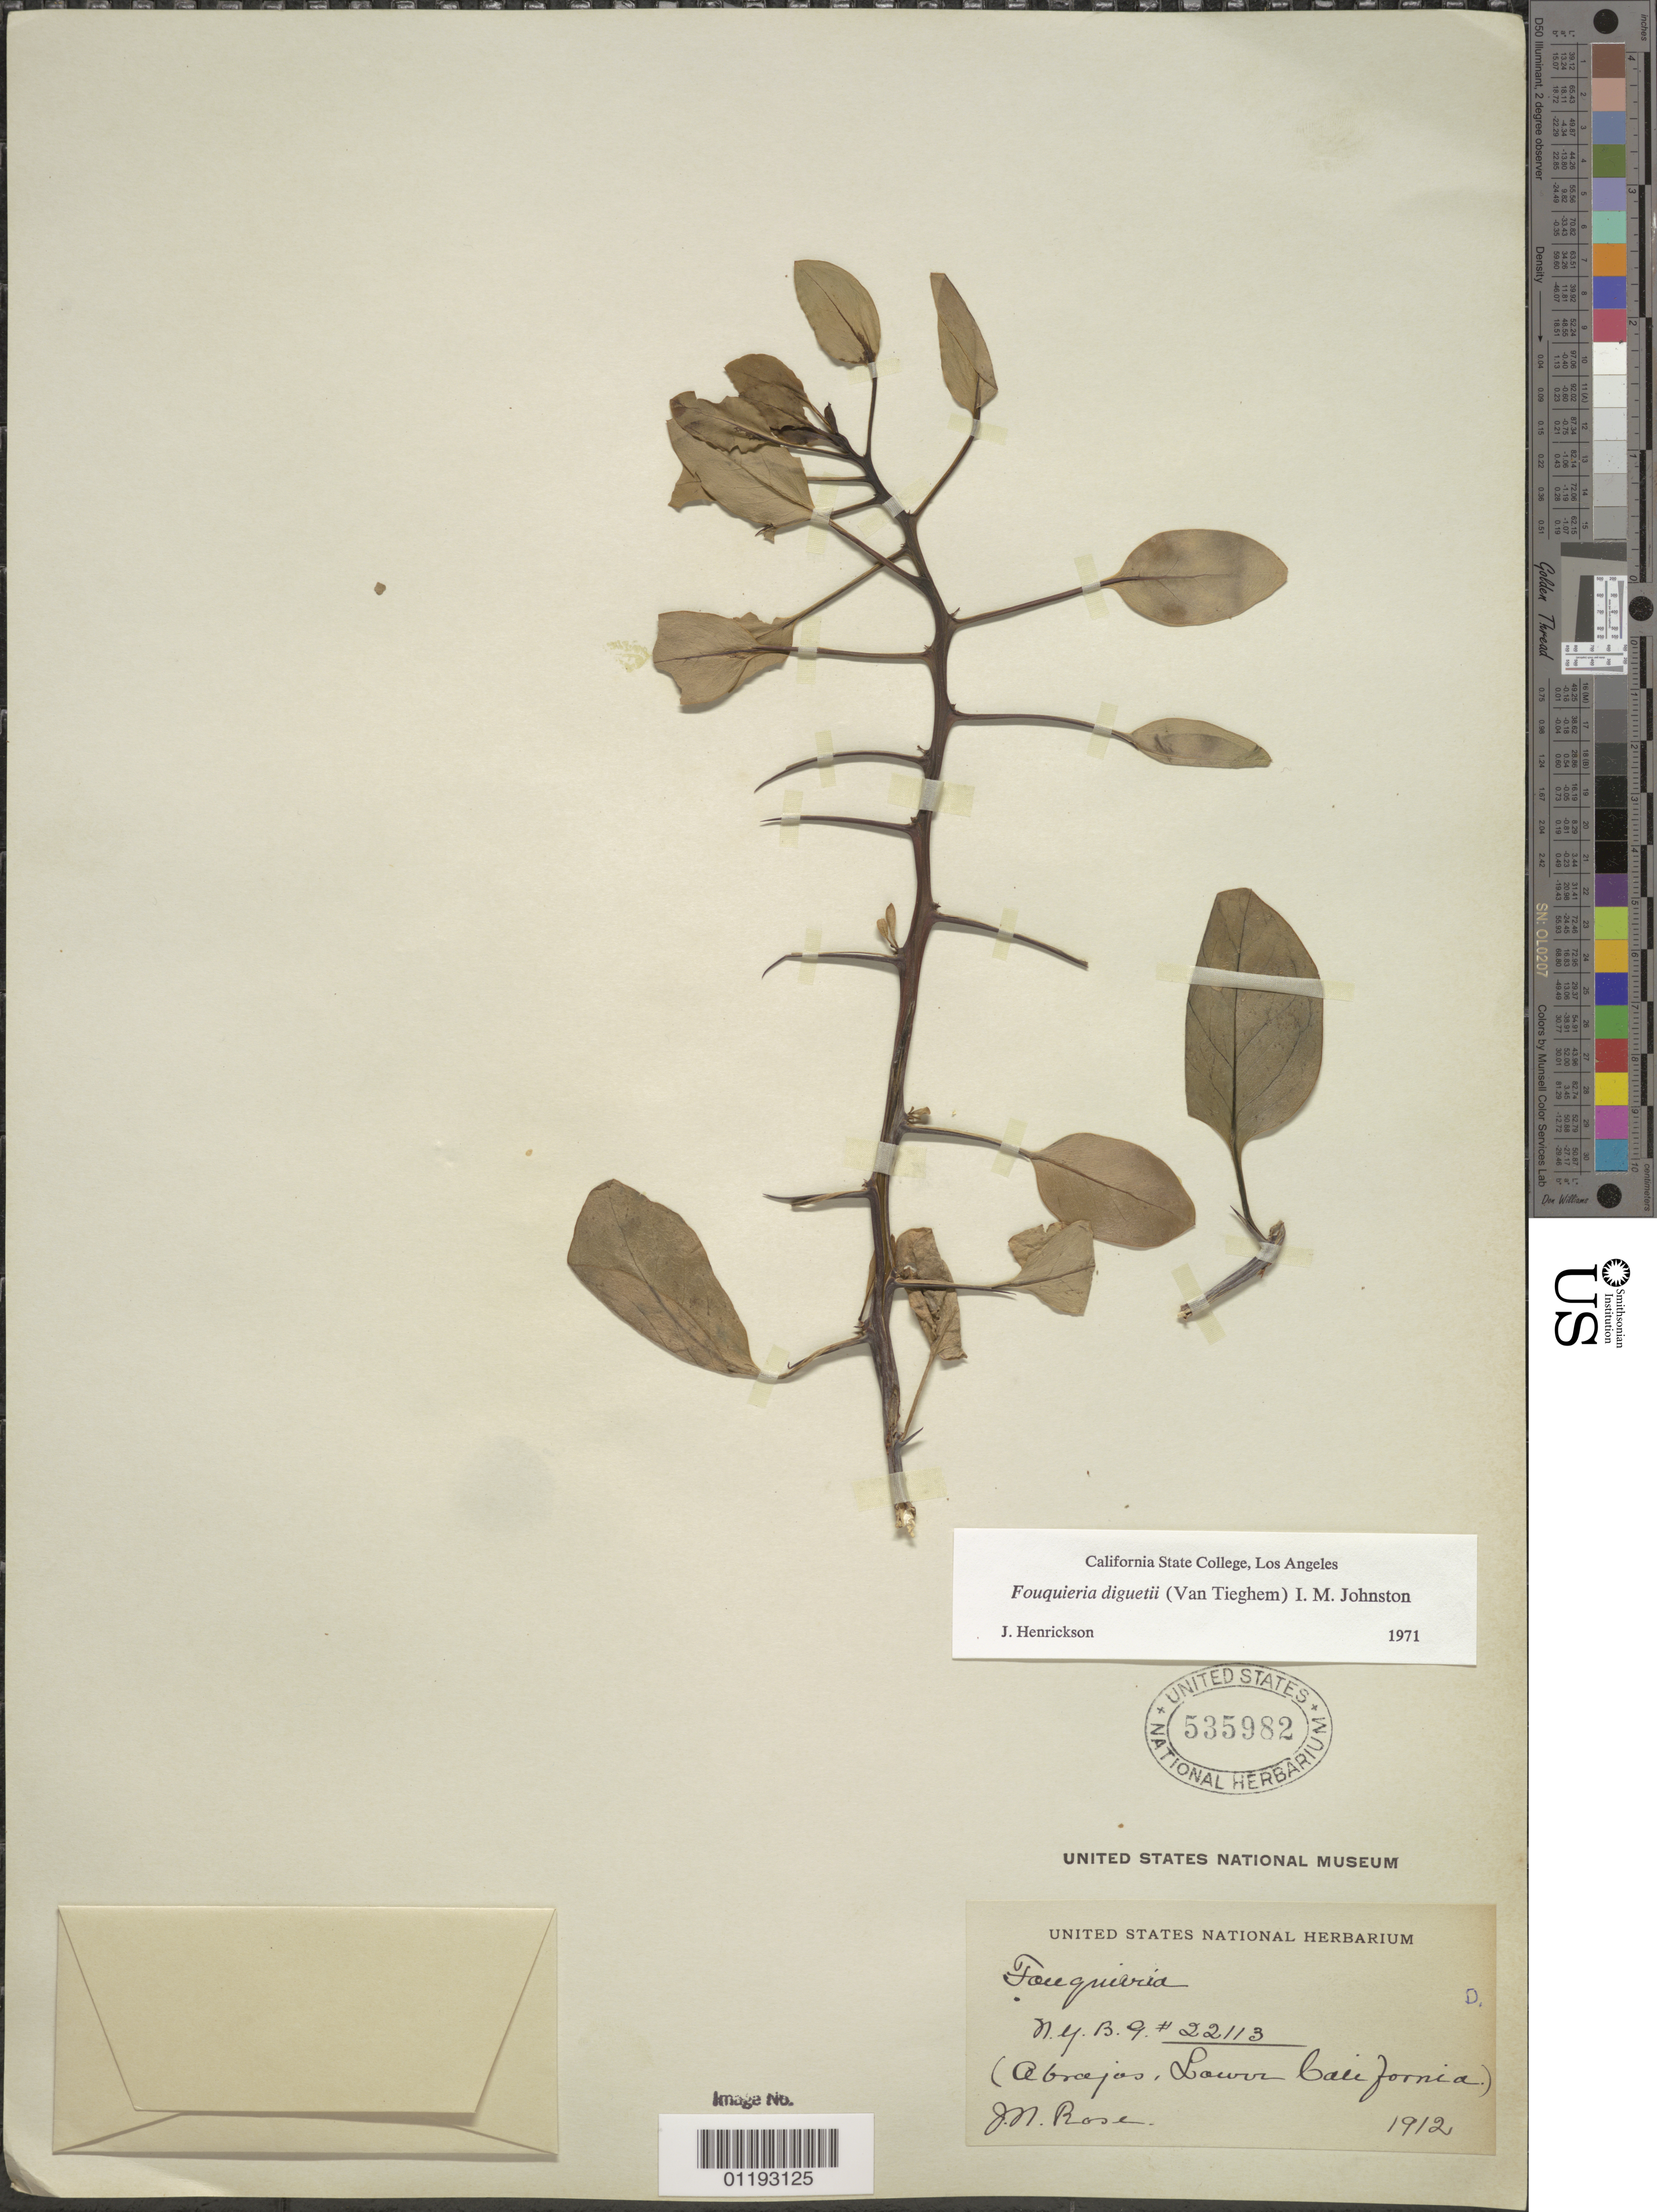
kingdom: Plantae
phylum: Tracheophyta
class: Magnoliopsida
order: Ericales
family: Fouquieriaceae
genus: Fouquieria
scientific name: Fouquieria diguetii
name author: (Tiegh.) I.M. Johnst.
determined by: Henrickson, James, (CSLA), California State University at Los Angeles (UNITED STATES)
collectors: J. N. Rose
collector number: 22113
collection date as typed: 1912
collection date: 1912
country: Mexico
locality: Abrojo, Lower California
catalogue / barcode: US 535982